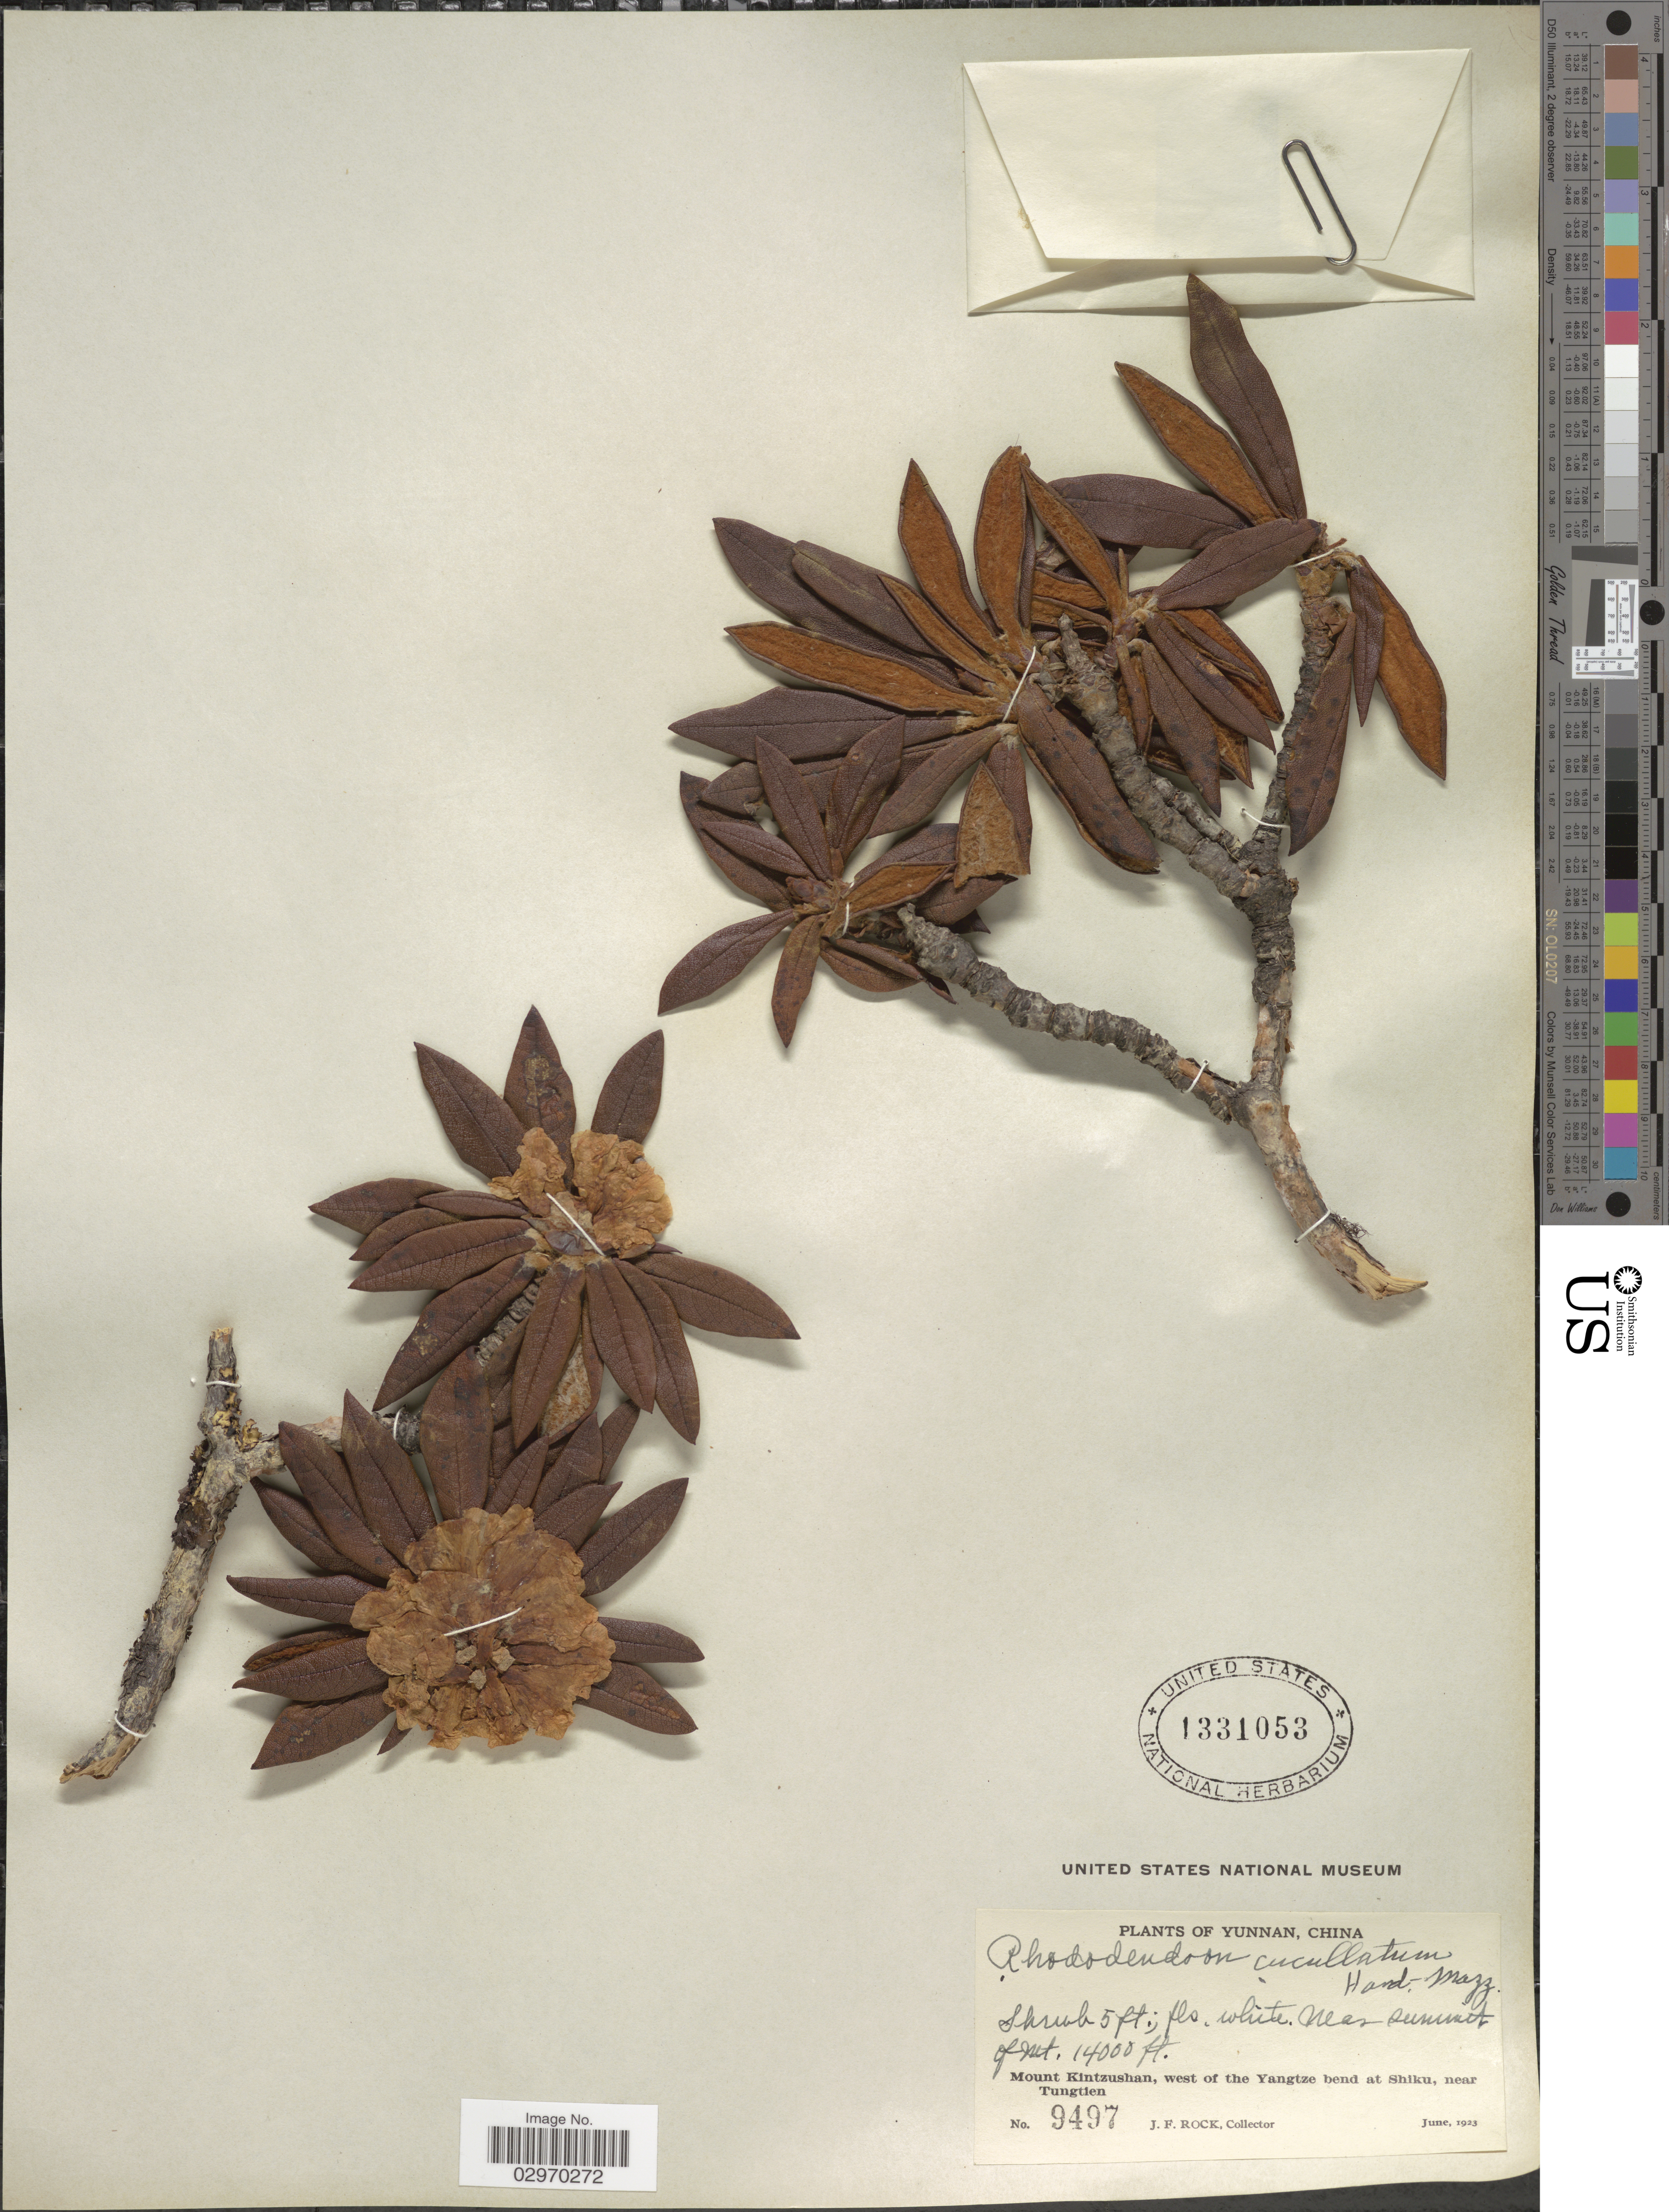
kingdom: Plantae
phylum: Tracheophyta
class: Magnoliopsida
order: Ericales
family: Ericaceae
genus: Rhododendron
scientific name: Rhododendron cucullatum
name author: Hand.-Mazz.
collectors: J. Rock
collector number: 9497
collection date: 1923-06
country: China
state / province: Yunnan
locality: Near summit of Mt. Mount Kintzushan, west of the Yangtze bend at Shiku, near Tungtien.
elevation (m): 4267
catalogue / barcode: US 1331053